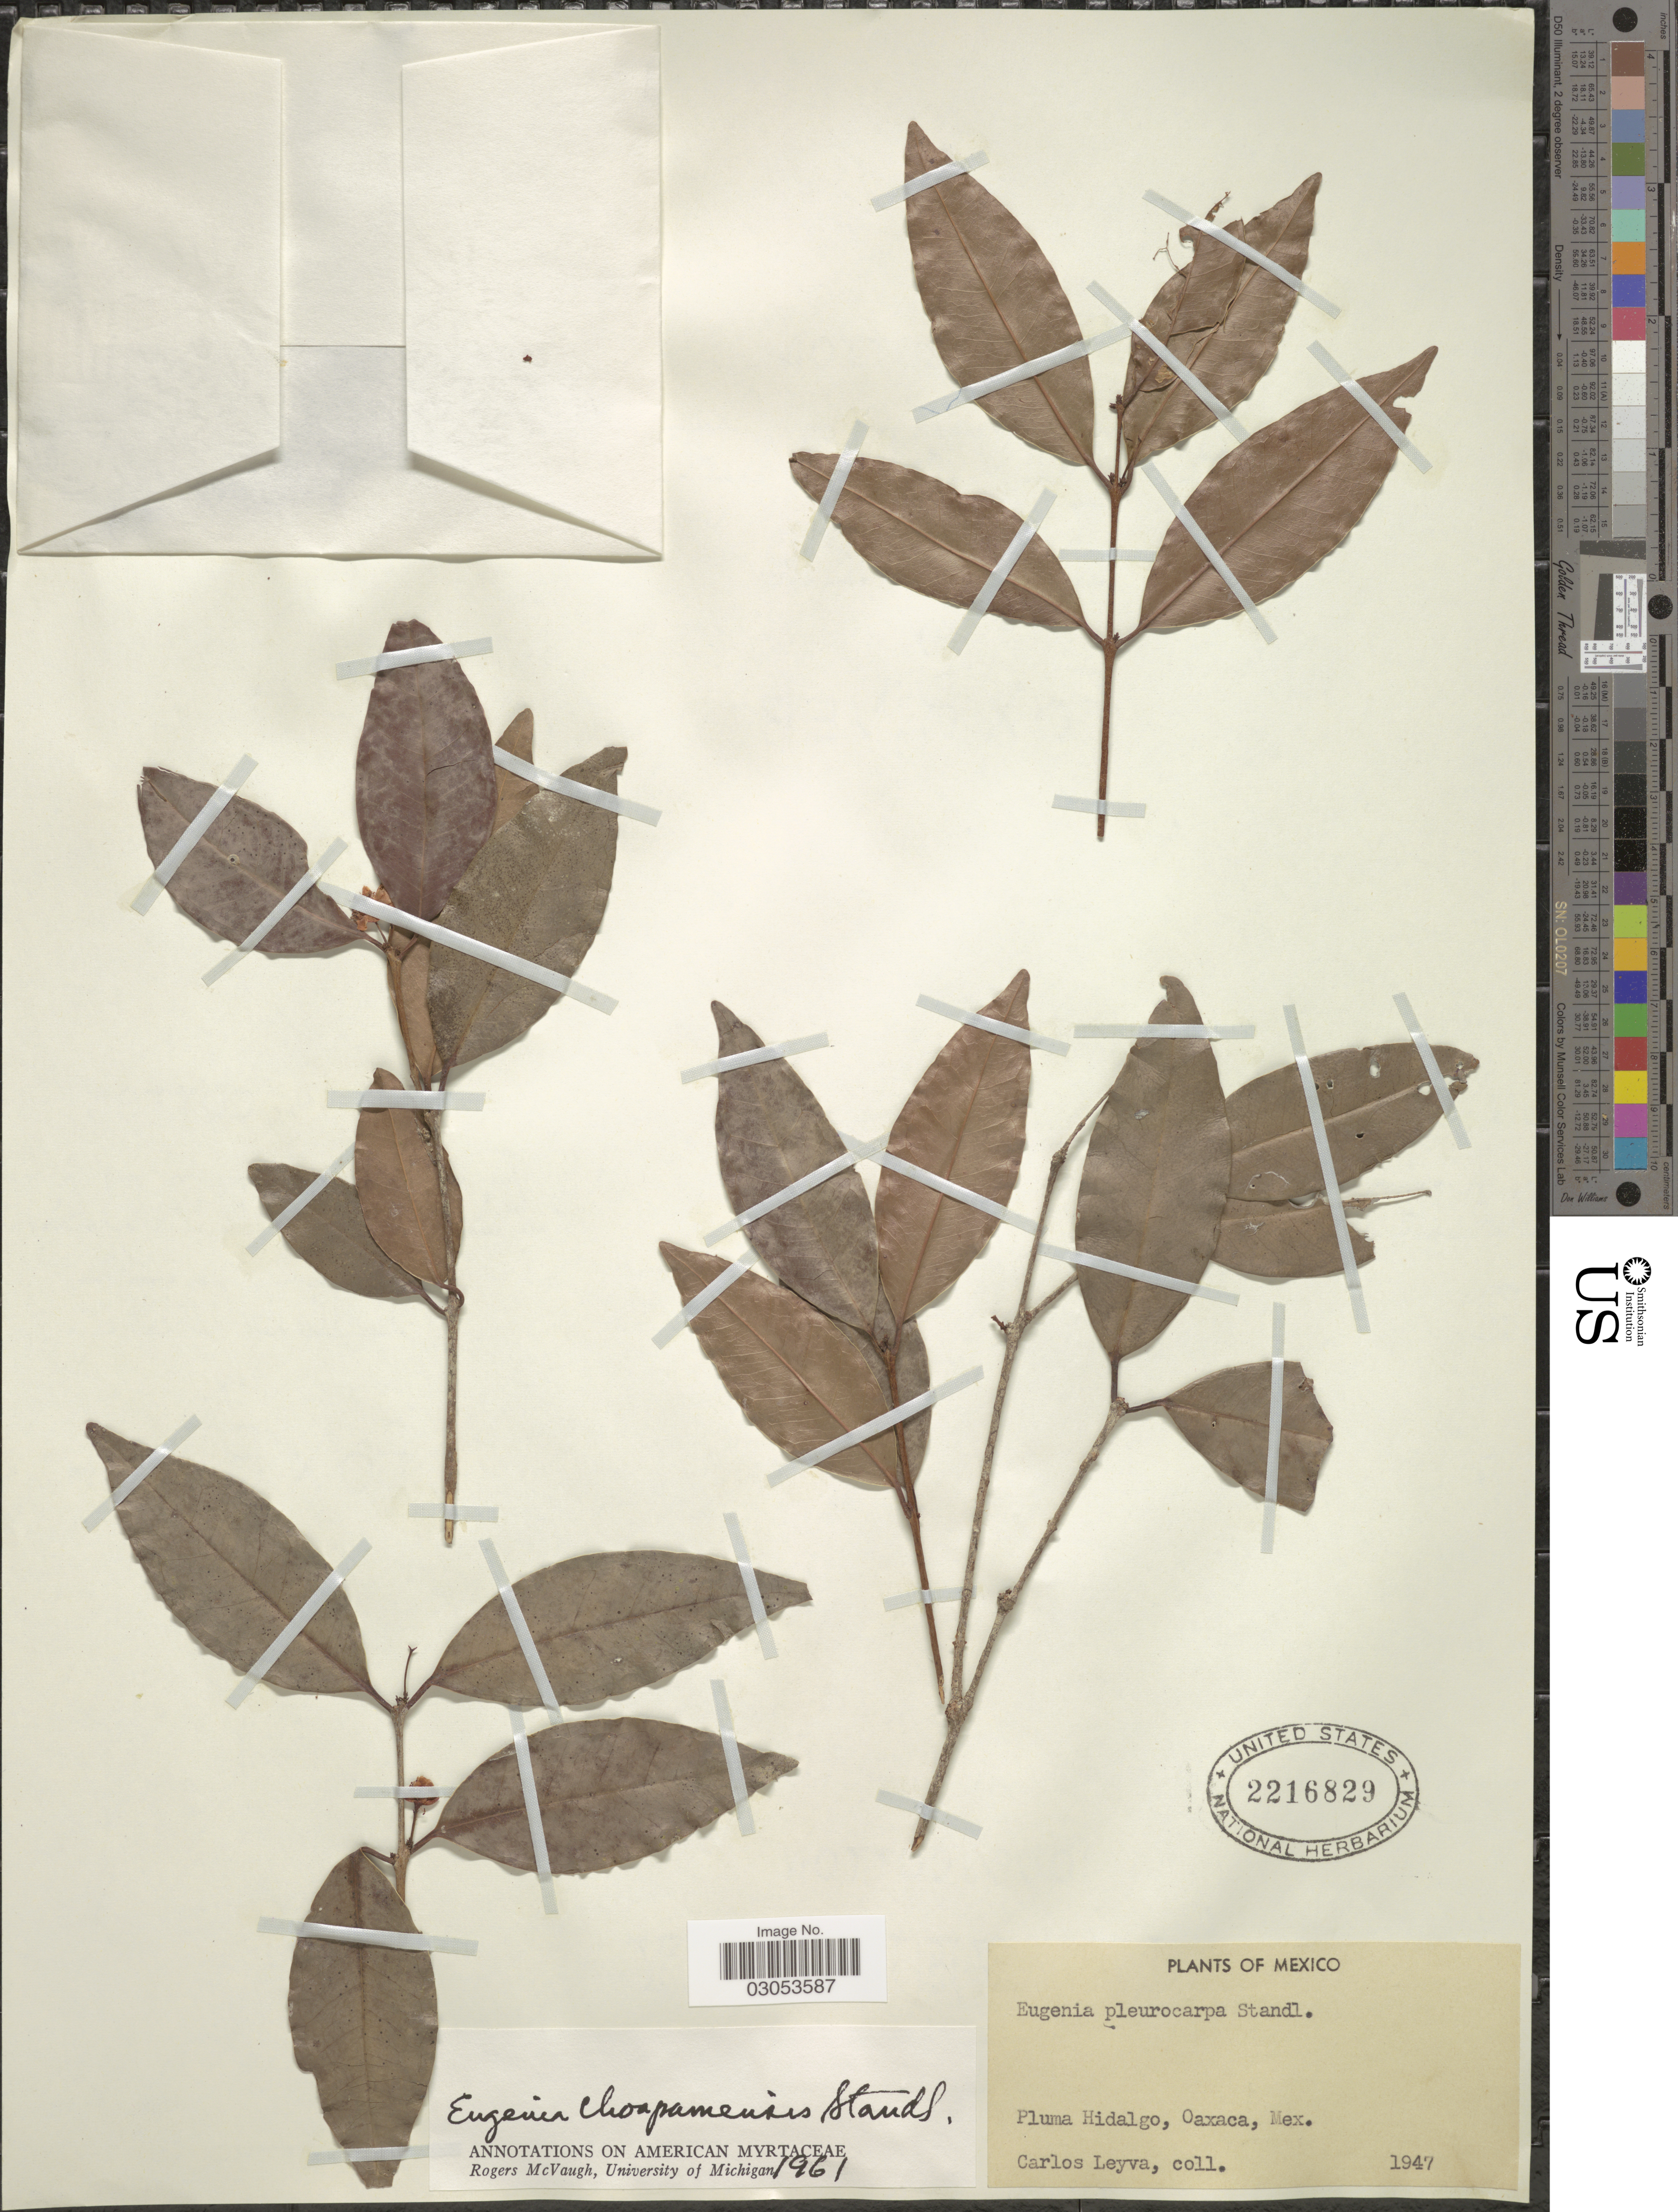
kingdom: Plantae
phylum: Tracheophyta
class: Magnoliopsida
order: Myrtales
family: Myrtaceae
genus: Eugenia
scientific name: Eugenia choapamensis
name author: Standl.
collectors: C. Leyva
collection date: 1947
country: Mexico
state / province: Oaxaca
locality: Pluma Hidalgo, Oaxaca.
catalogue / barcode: US 2216829